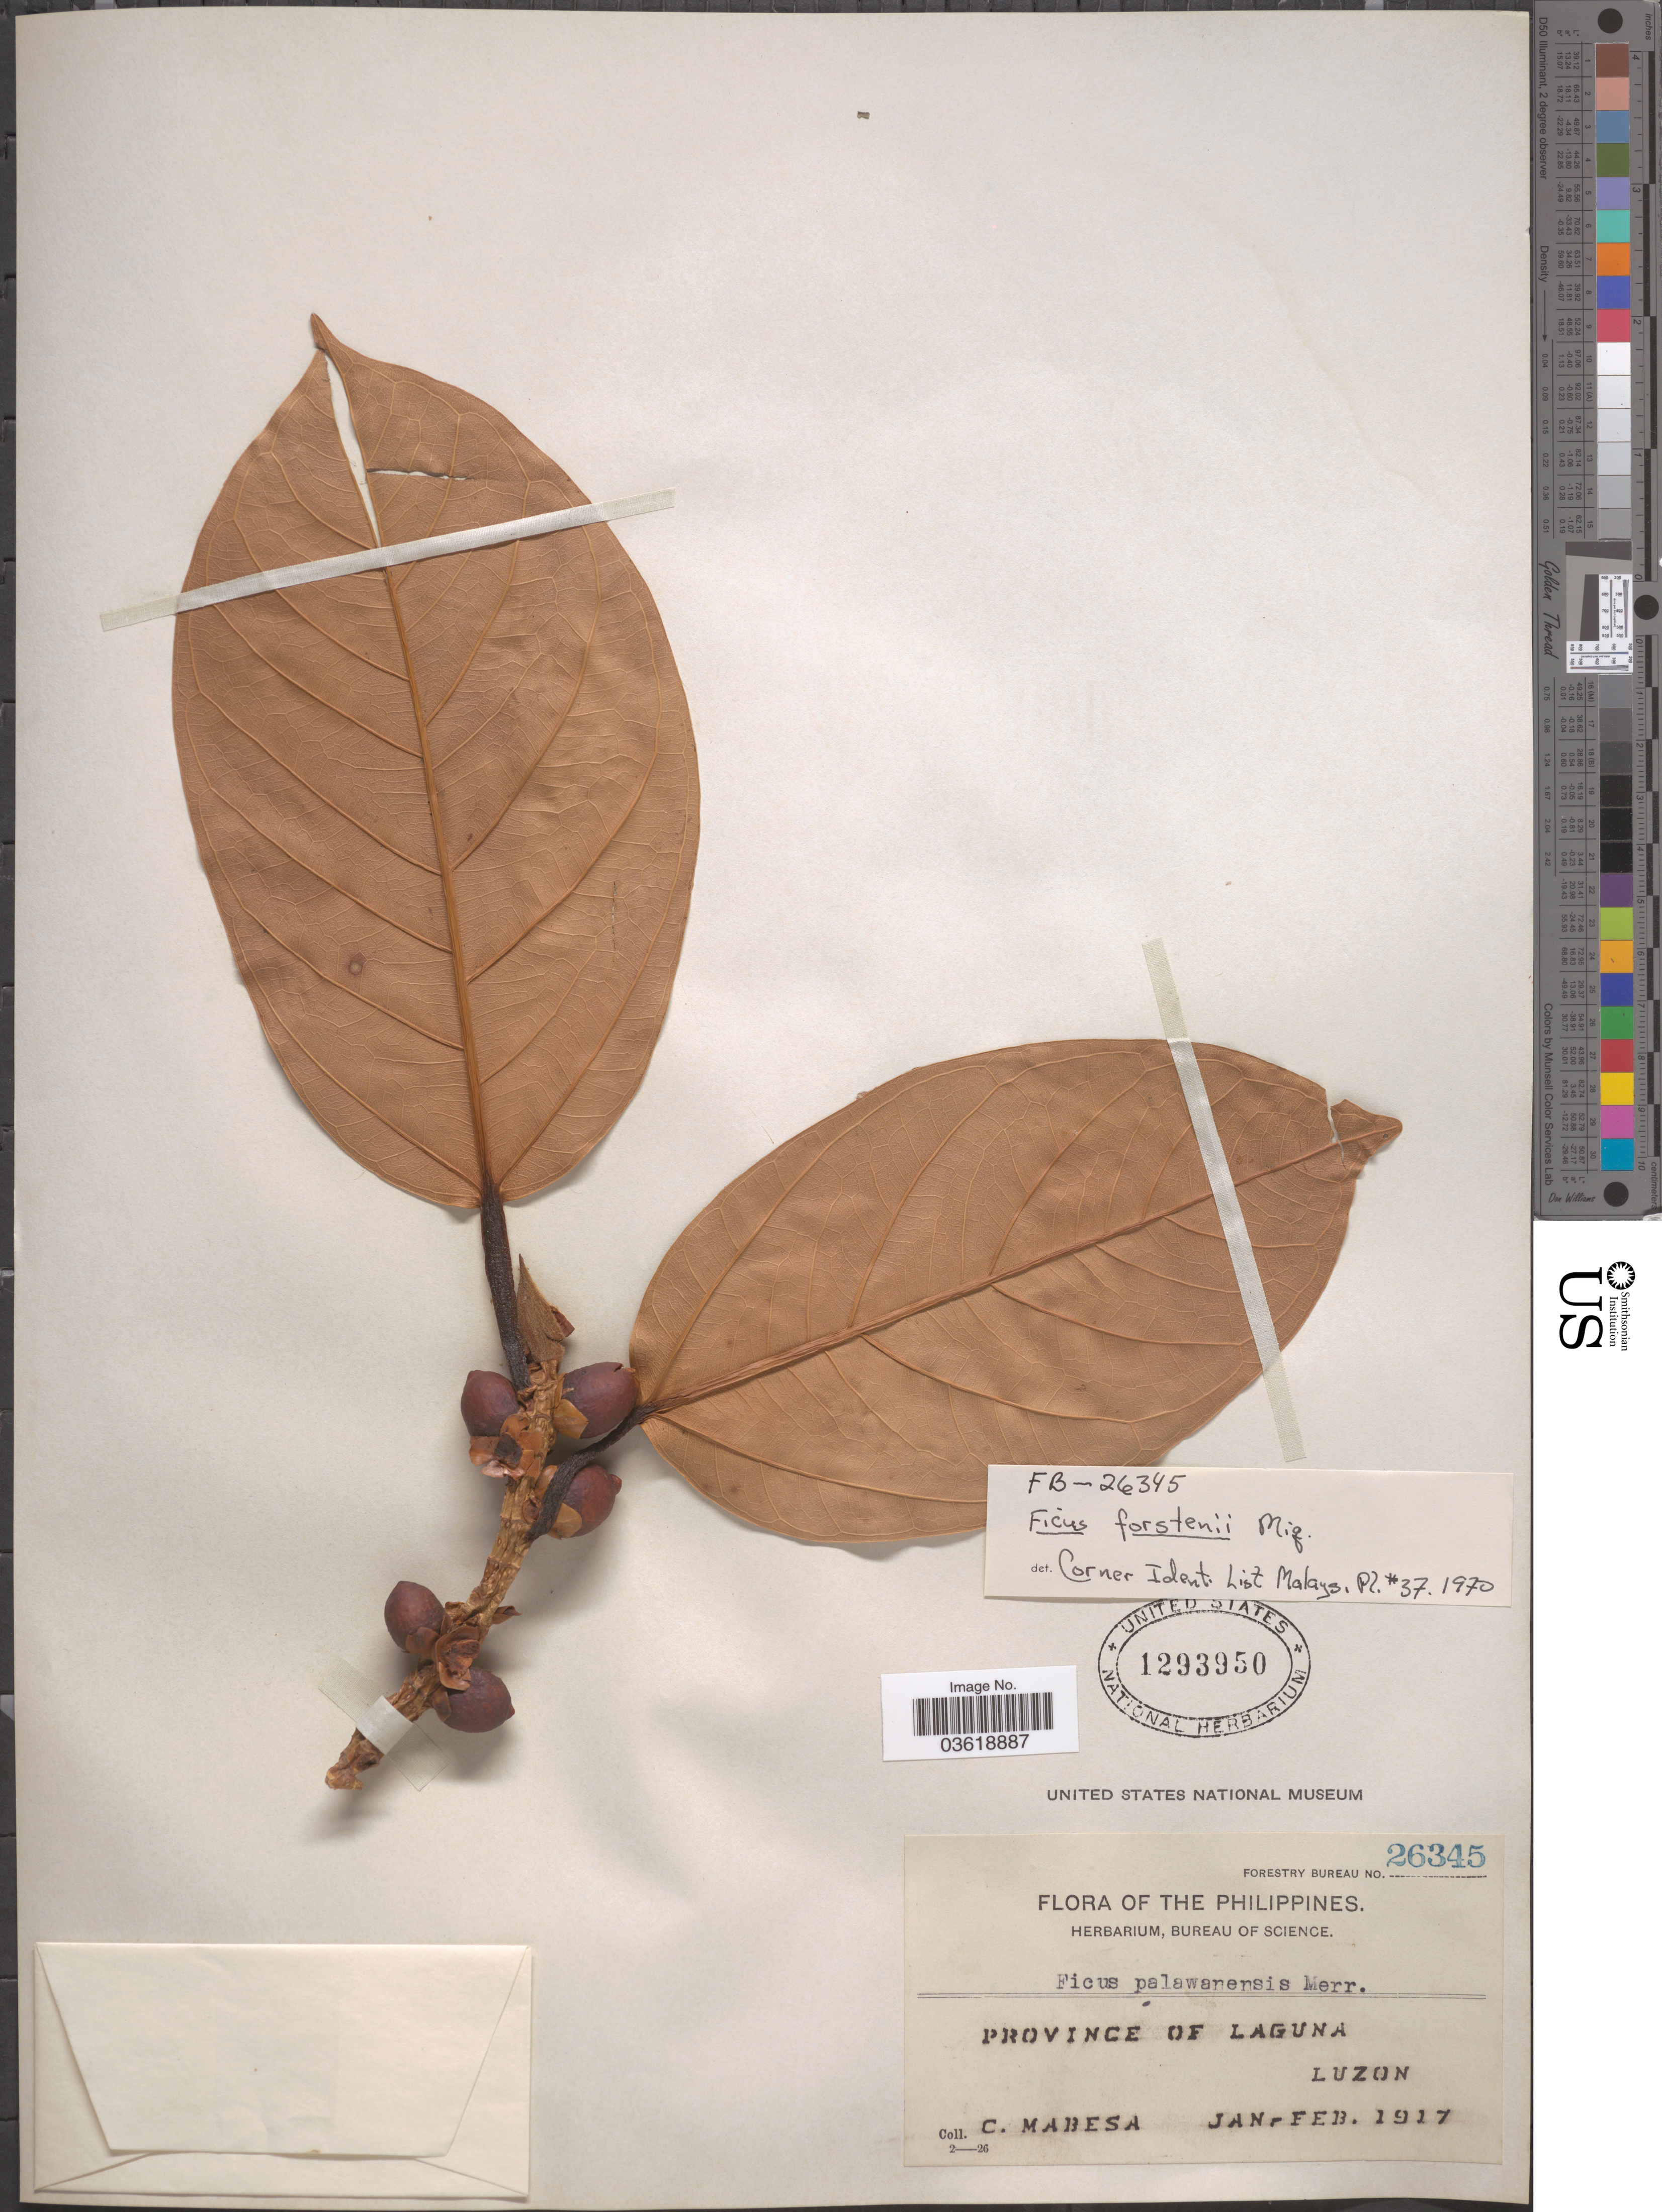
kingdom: Plantae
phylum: Tracheophyta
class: Magnoliopsida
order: Rosales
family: Moraceae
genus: Ficus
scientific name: Ficus forstenii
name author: Miq.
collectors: C. Mabesa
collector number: Forestry Bureau 26345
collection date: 1917-01/1917-02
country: Philippines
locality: Province of Laguna. Luzon.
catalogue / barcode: US 1293950